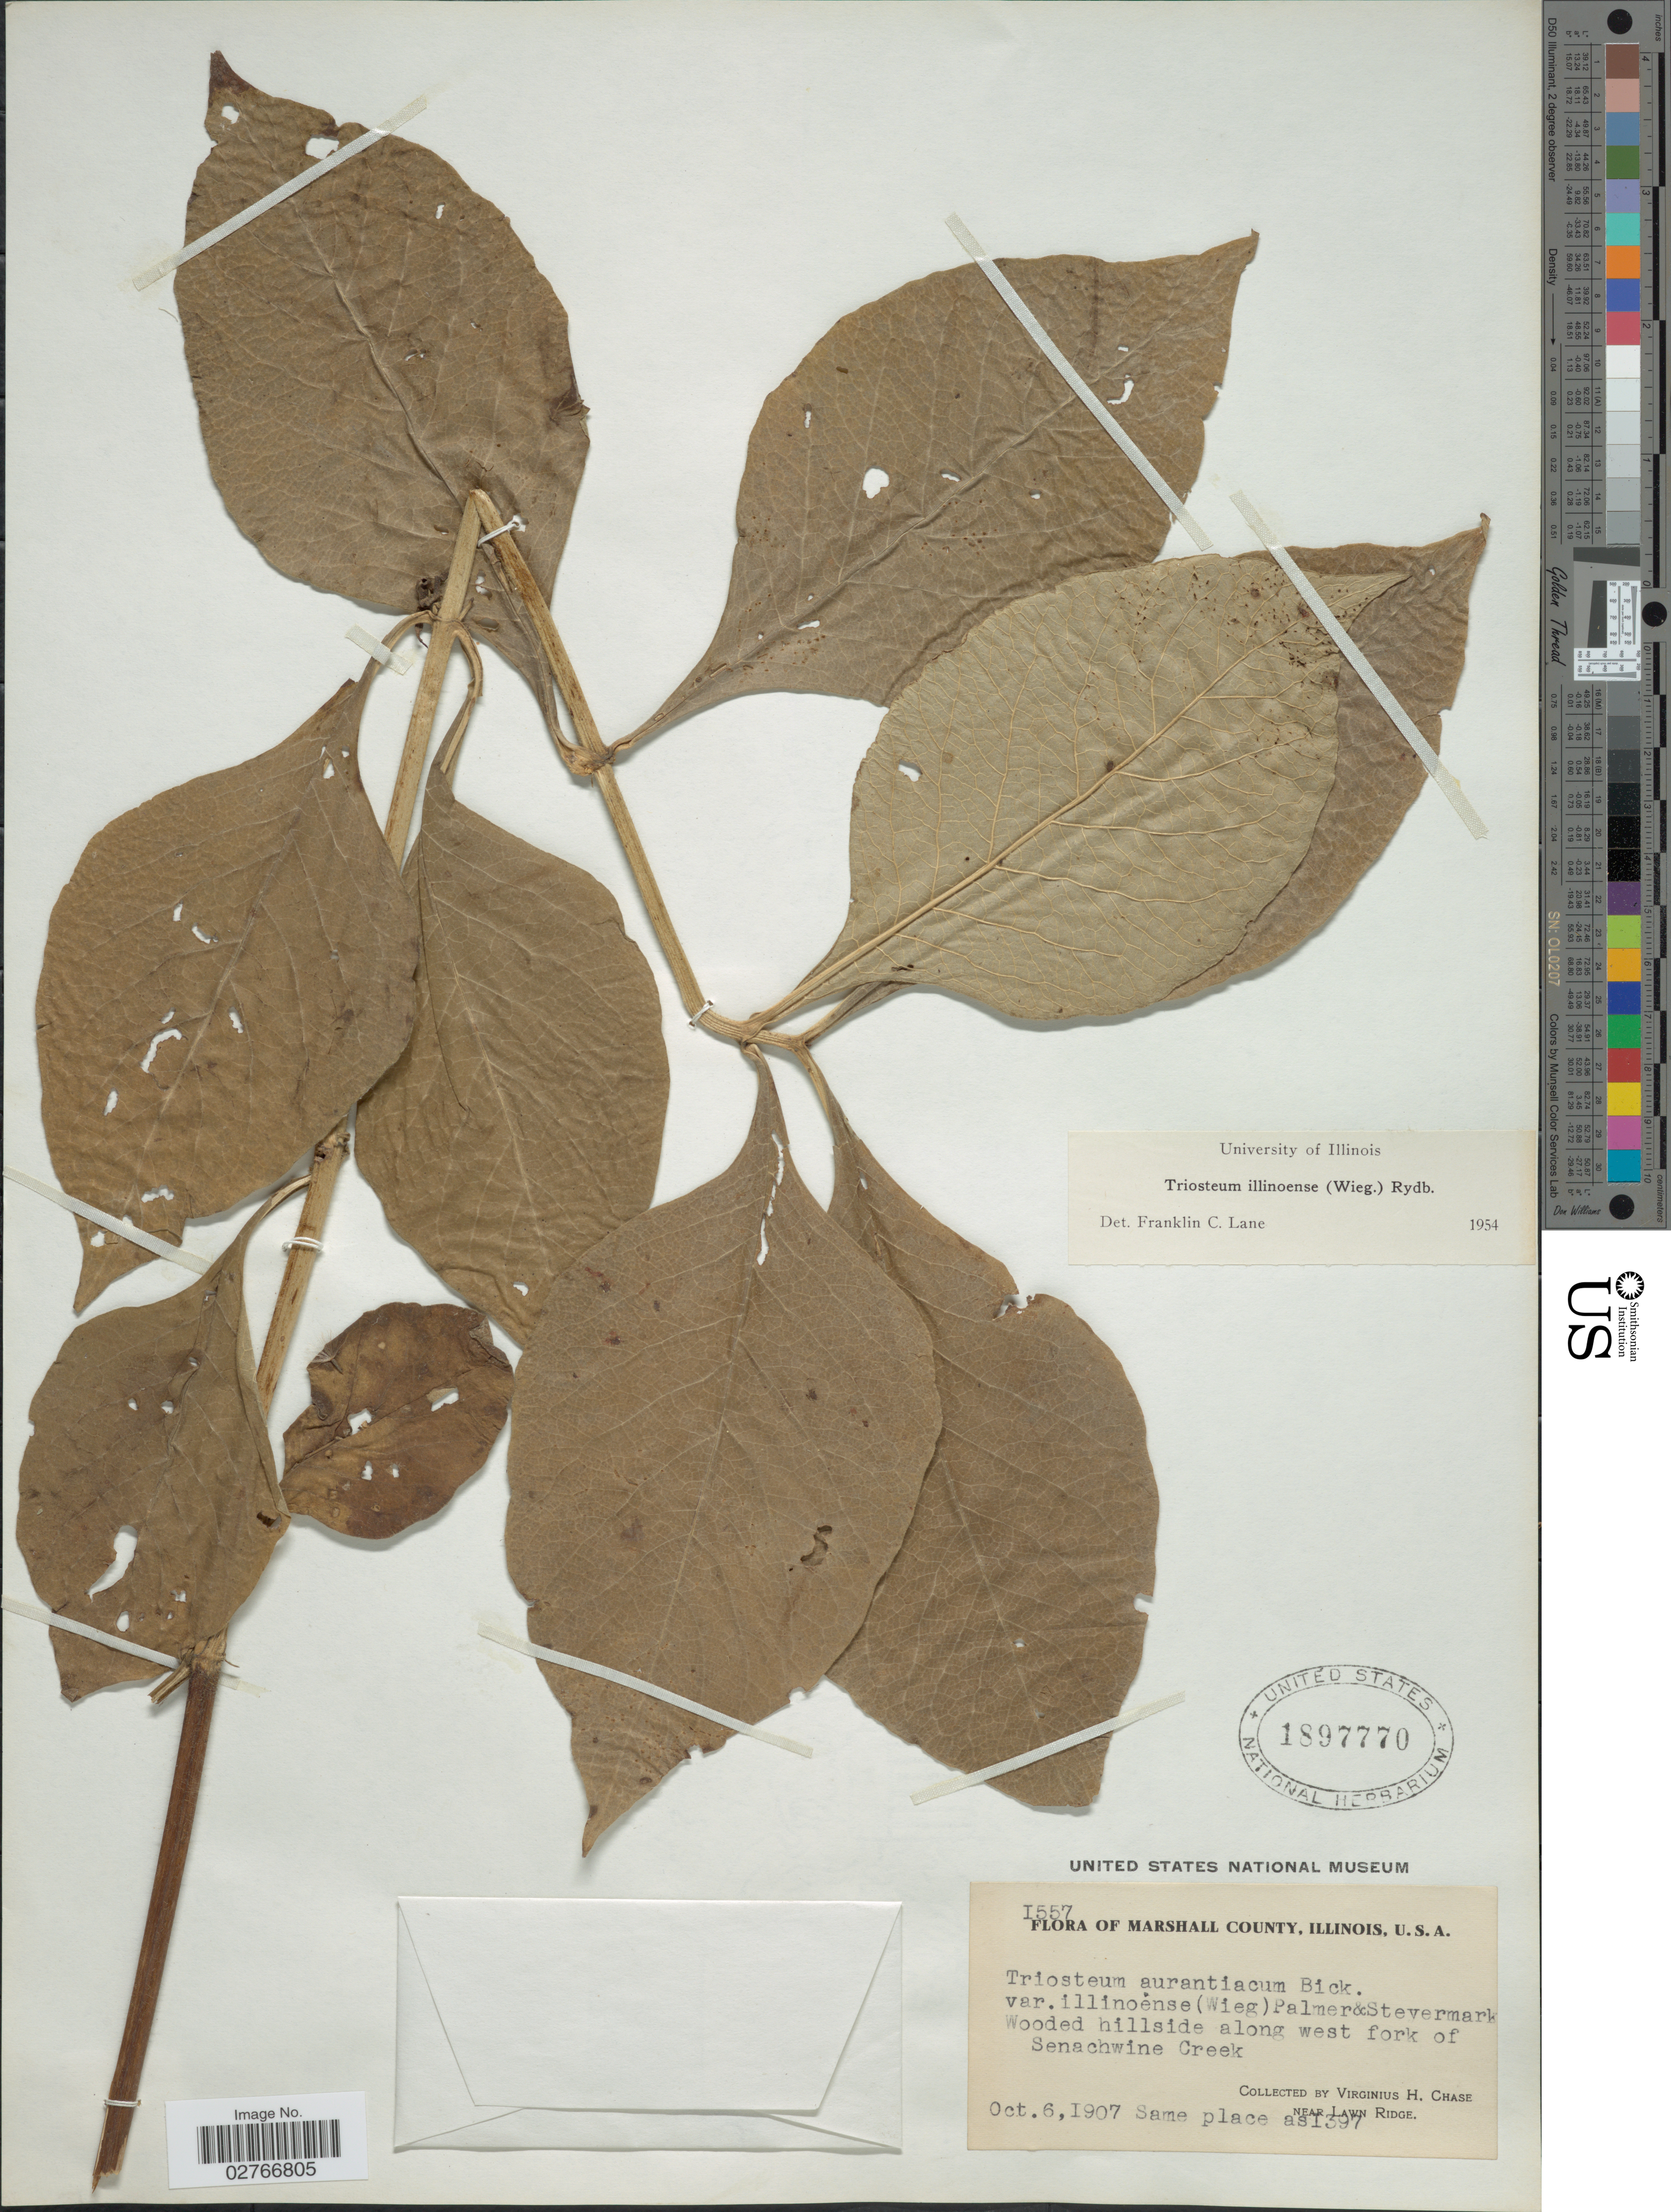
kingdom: Plantae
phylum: Tracheophyta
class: Magnoliopsida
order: Dipsacales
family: Caprifoliaceae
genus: Triosteum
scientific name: Triosteum illinoense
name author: (Wiegand) Rydb.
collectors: V. H. Chase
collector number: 1557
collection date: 1907-10-06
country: United States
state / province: Illinois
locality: Marshall County. Wooded hillside along west fork of Senachwine Creek. Near Lawn Ridge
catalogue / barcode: US 1897770